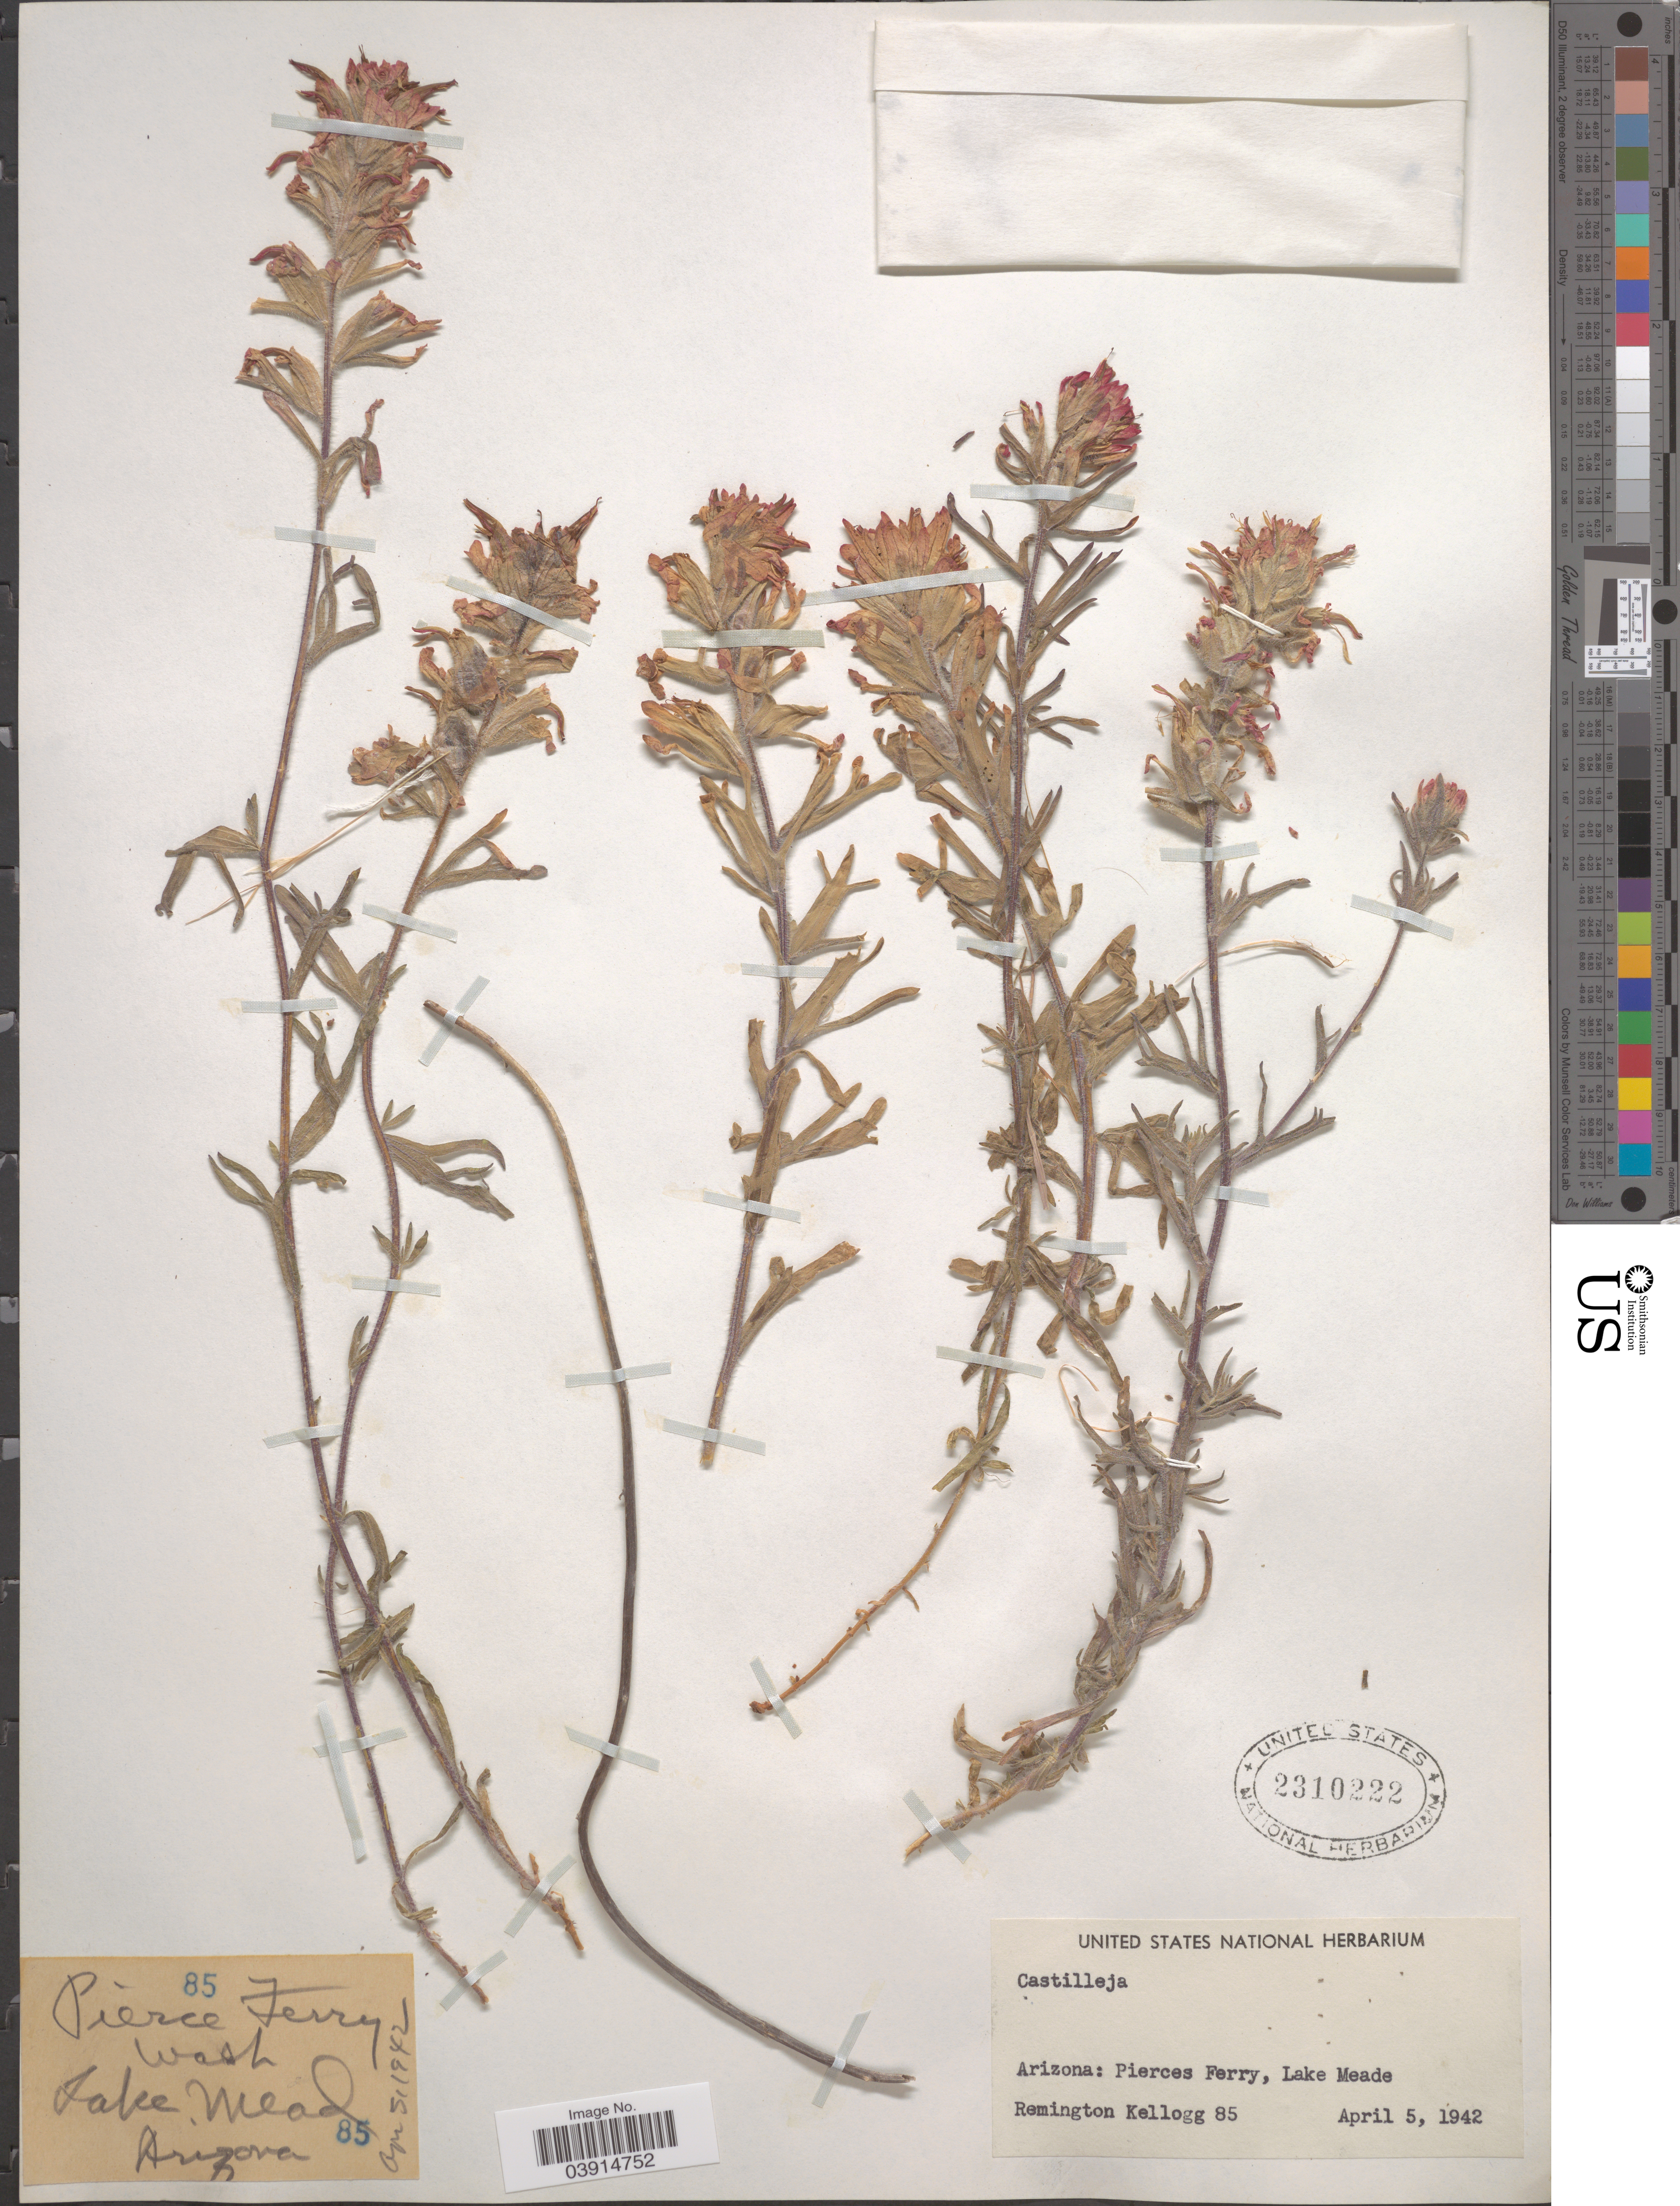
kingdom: Plantae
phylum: Tracheophyta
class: Magnoliopsida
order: Lamiales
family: Orobanchaceae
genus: Castilleja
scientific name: Castilleja sp.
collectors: R. Kellogg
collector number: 85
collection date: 1942-04-05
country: United States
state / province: Arizona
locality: Pierces Ferry, Lake Meade.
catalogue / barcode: US 2310222